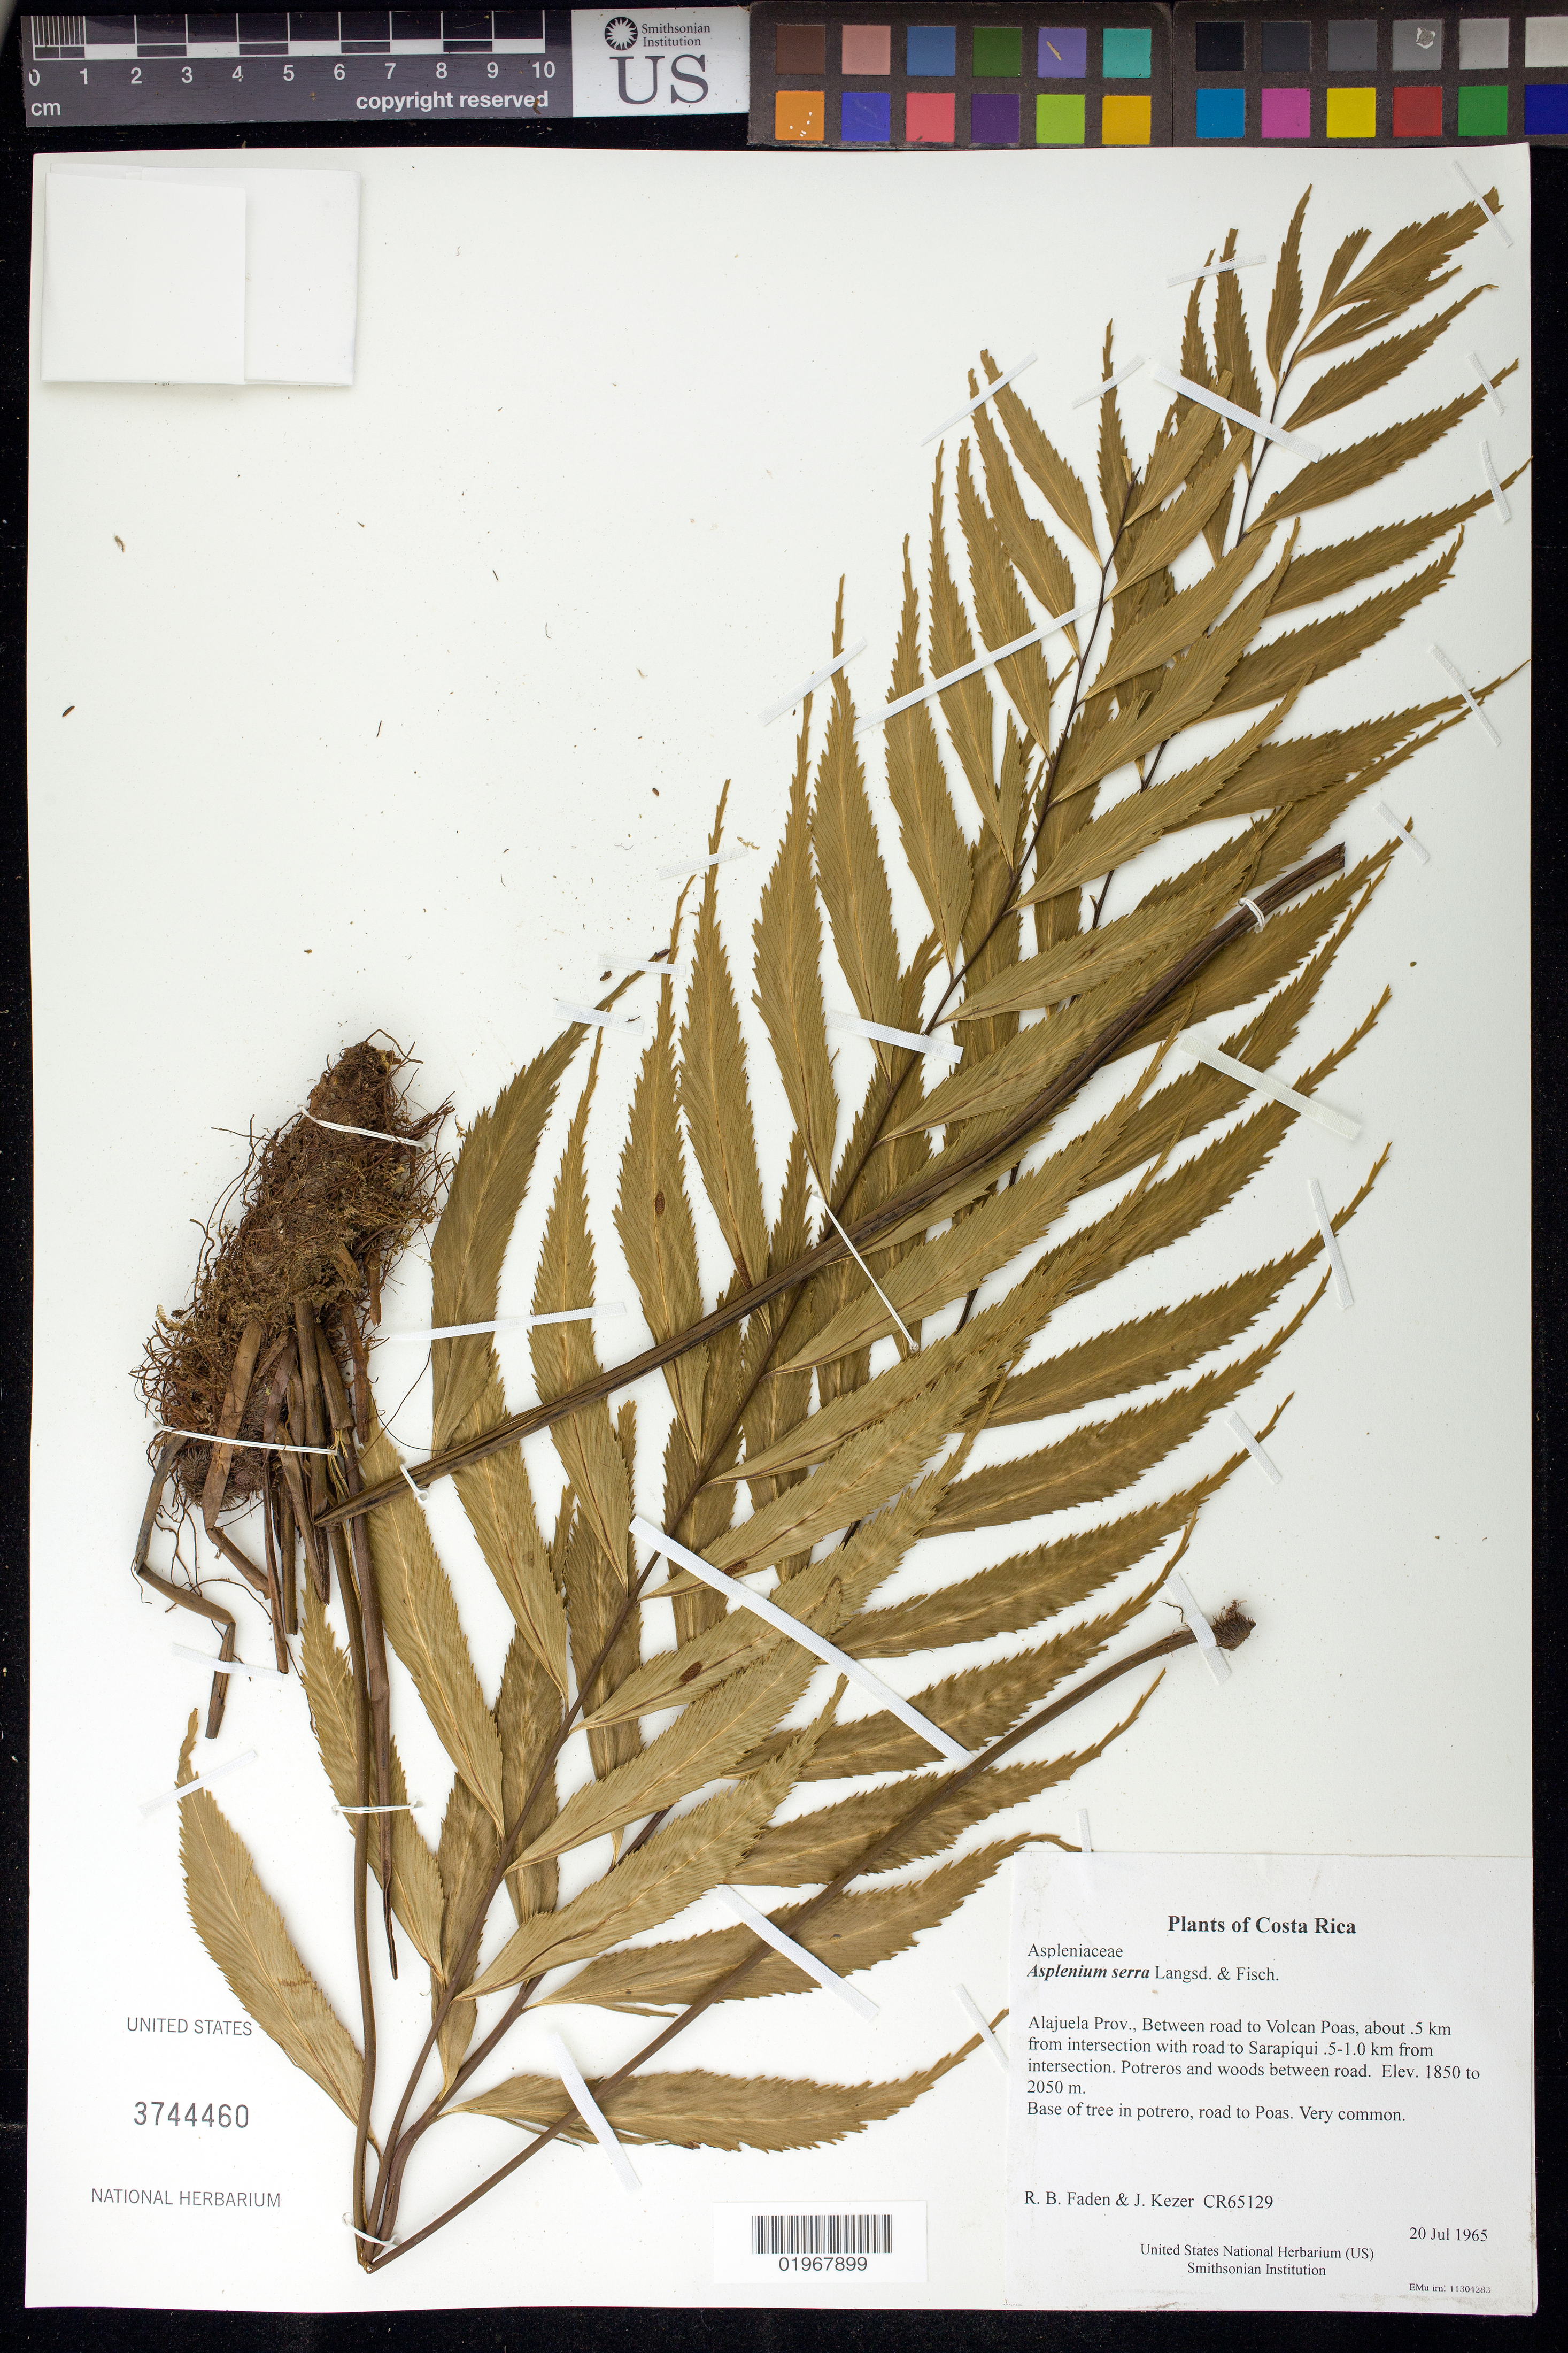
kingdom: Plantae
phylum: Tracheophyta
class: Polypodiopsida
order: Polypodiales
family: Aspleniaceae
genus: Asplenium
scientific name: Asplenium serra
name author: Langsd. & Fisch.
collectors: R. B. Faden & J. Kezer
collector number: CR65129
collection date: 1965-07-20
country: Costa Rica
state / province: Alajuela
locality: Between road to Volcan Poas, about .5 km from intersection with road to Sarapiqui .5-1.0 km from intersection. Potreros and woods between road.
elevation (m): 1850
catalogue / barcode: US 3744460